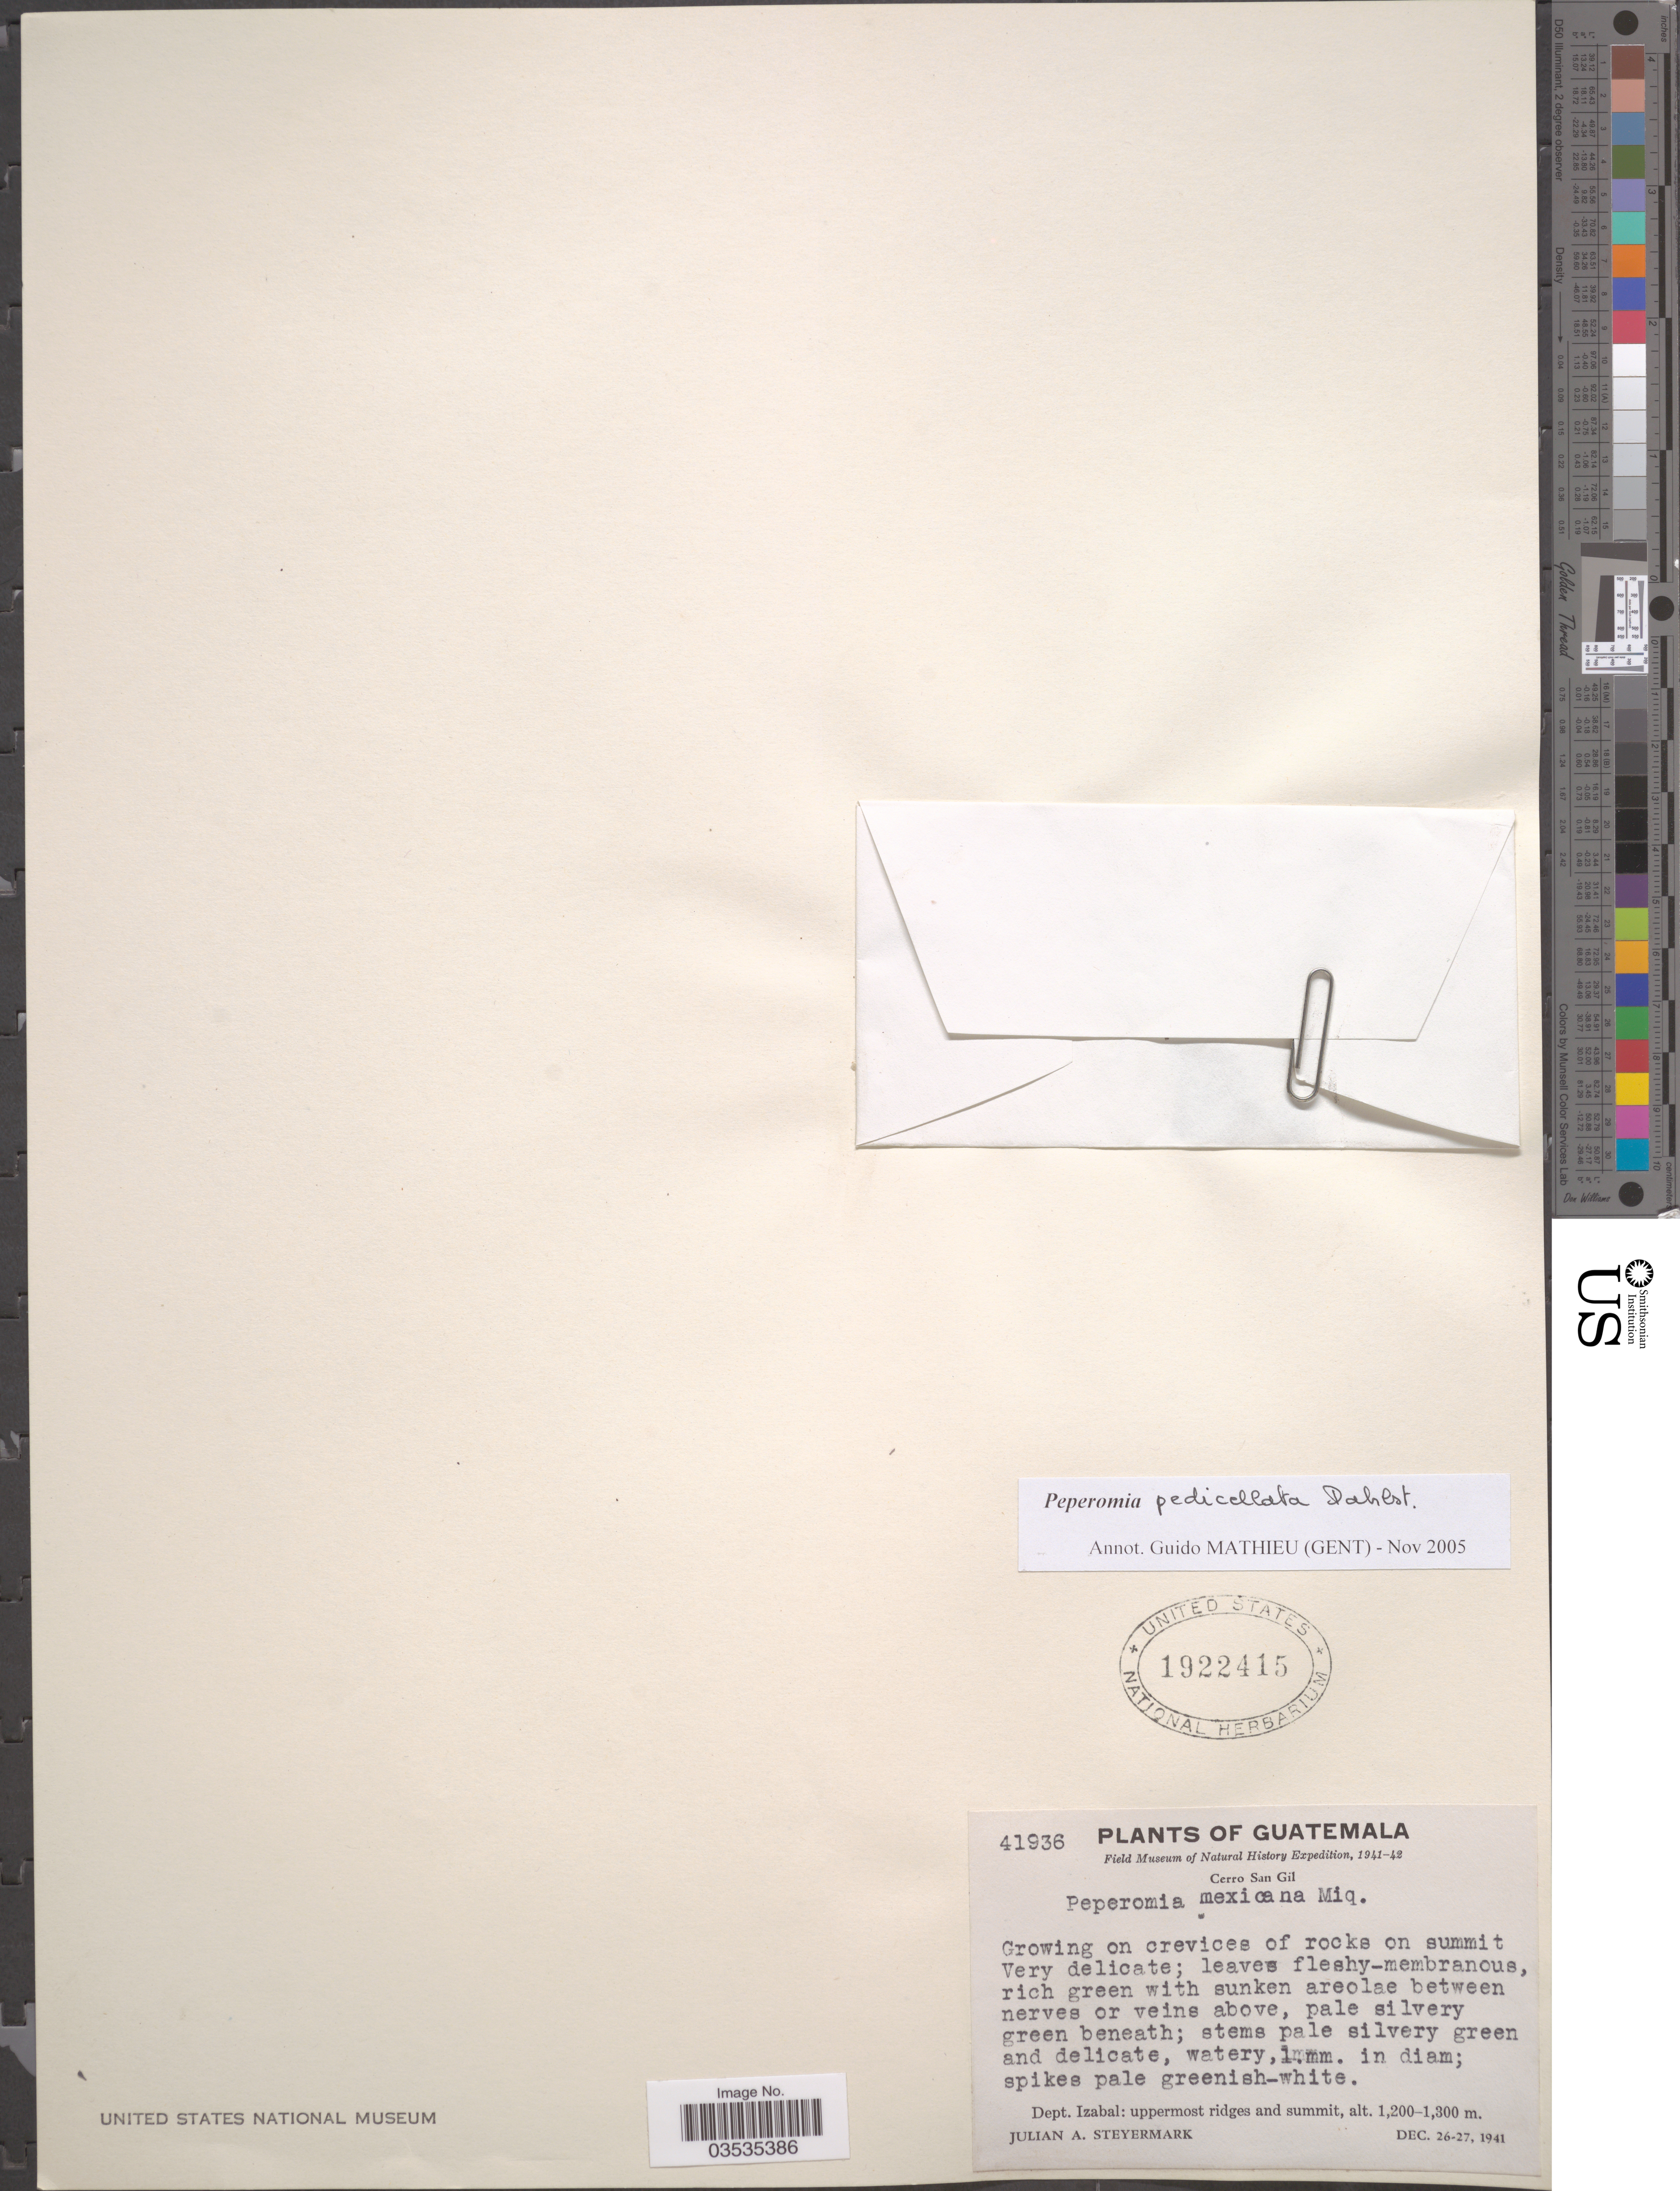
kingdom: Plantae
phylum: Tracheophyta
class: Magnoliopsida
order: Piperales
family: Piperaceae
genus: Peperomia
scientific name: Peperomia pedicellata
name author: Dahlst.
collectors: J. Steyermark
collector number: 41936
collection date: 1941-12-26/1942-12-27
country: Guatemala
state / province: Izabal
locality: Cerro San Gil. Dept. Izabal.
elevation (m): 1200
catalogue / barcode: US 1922415